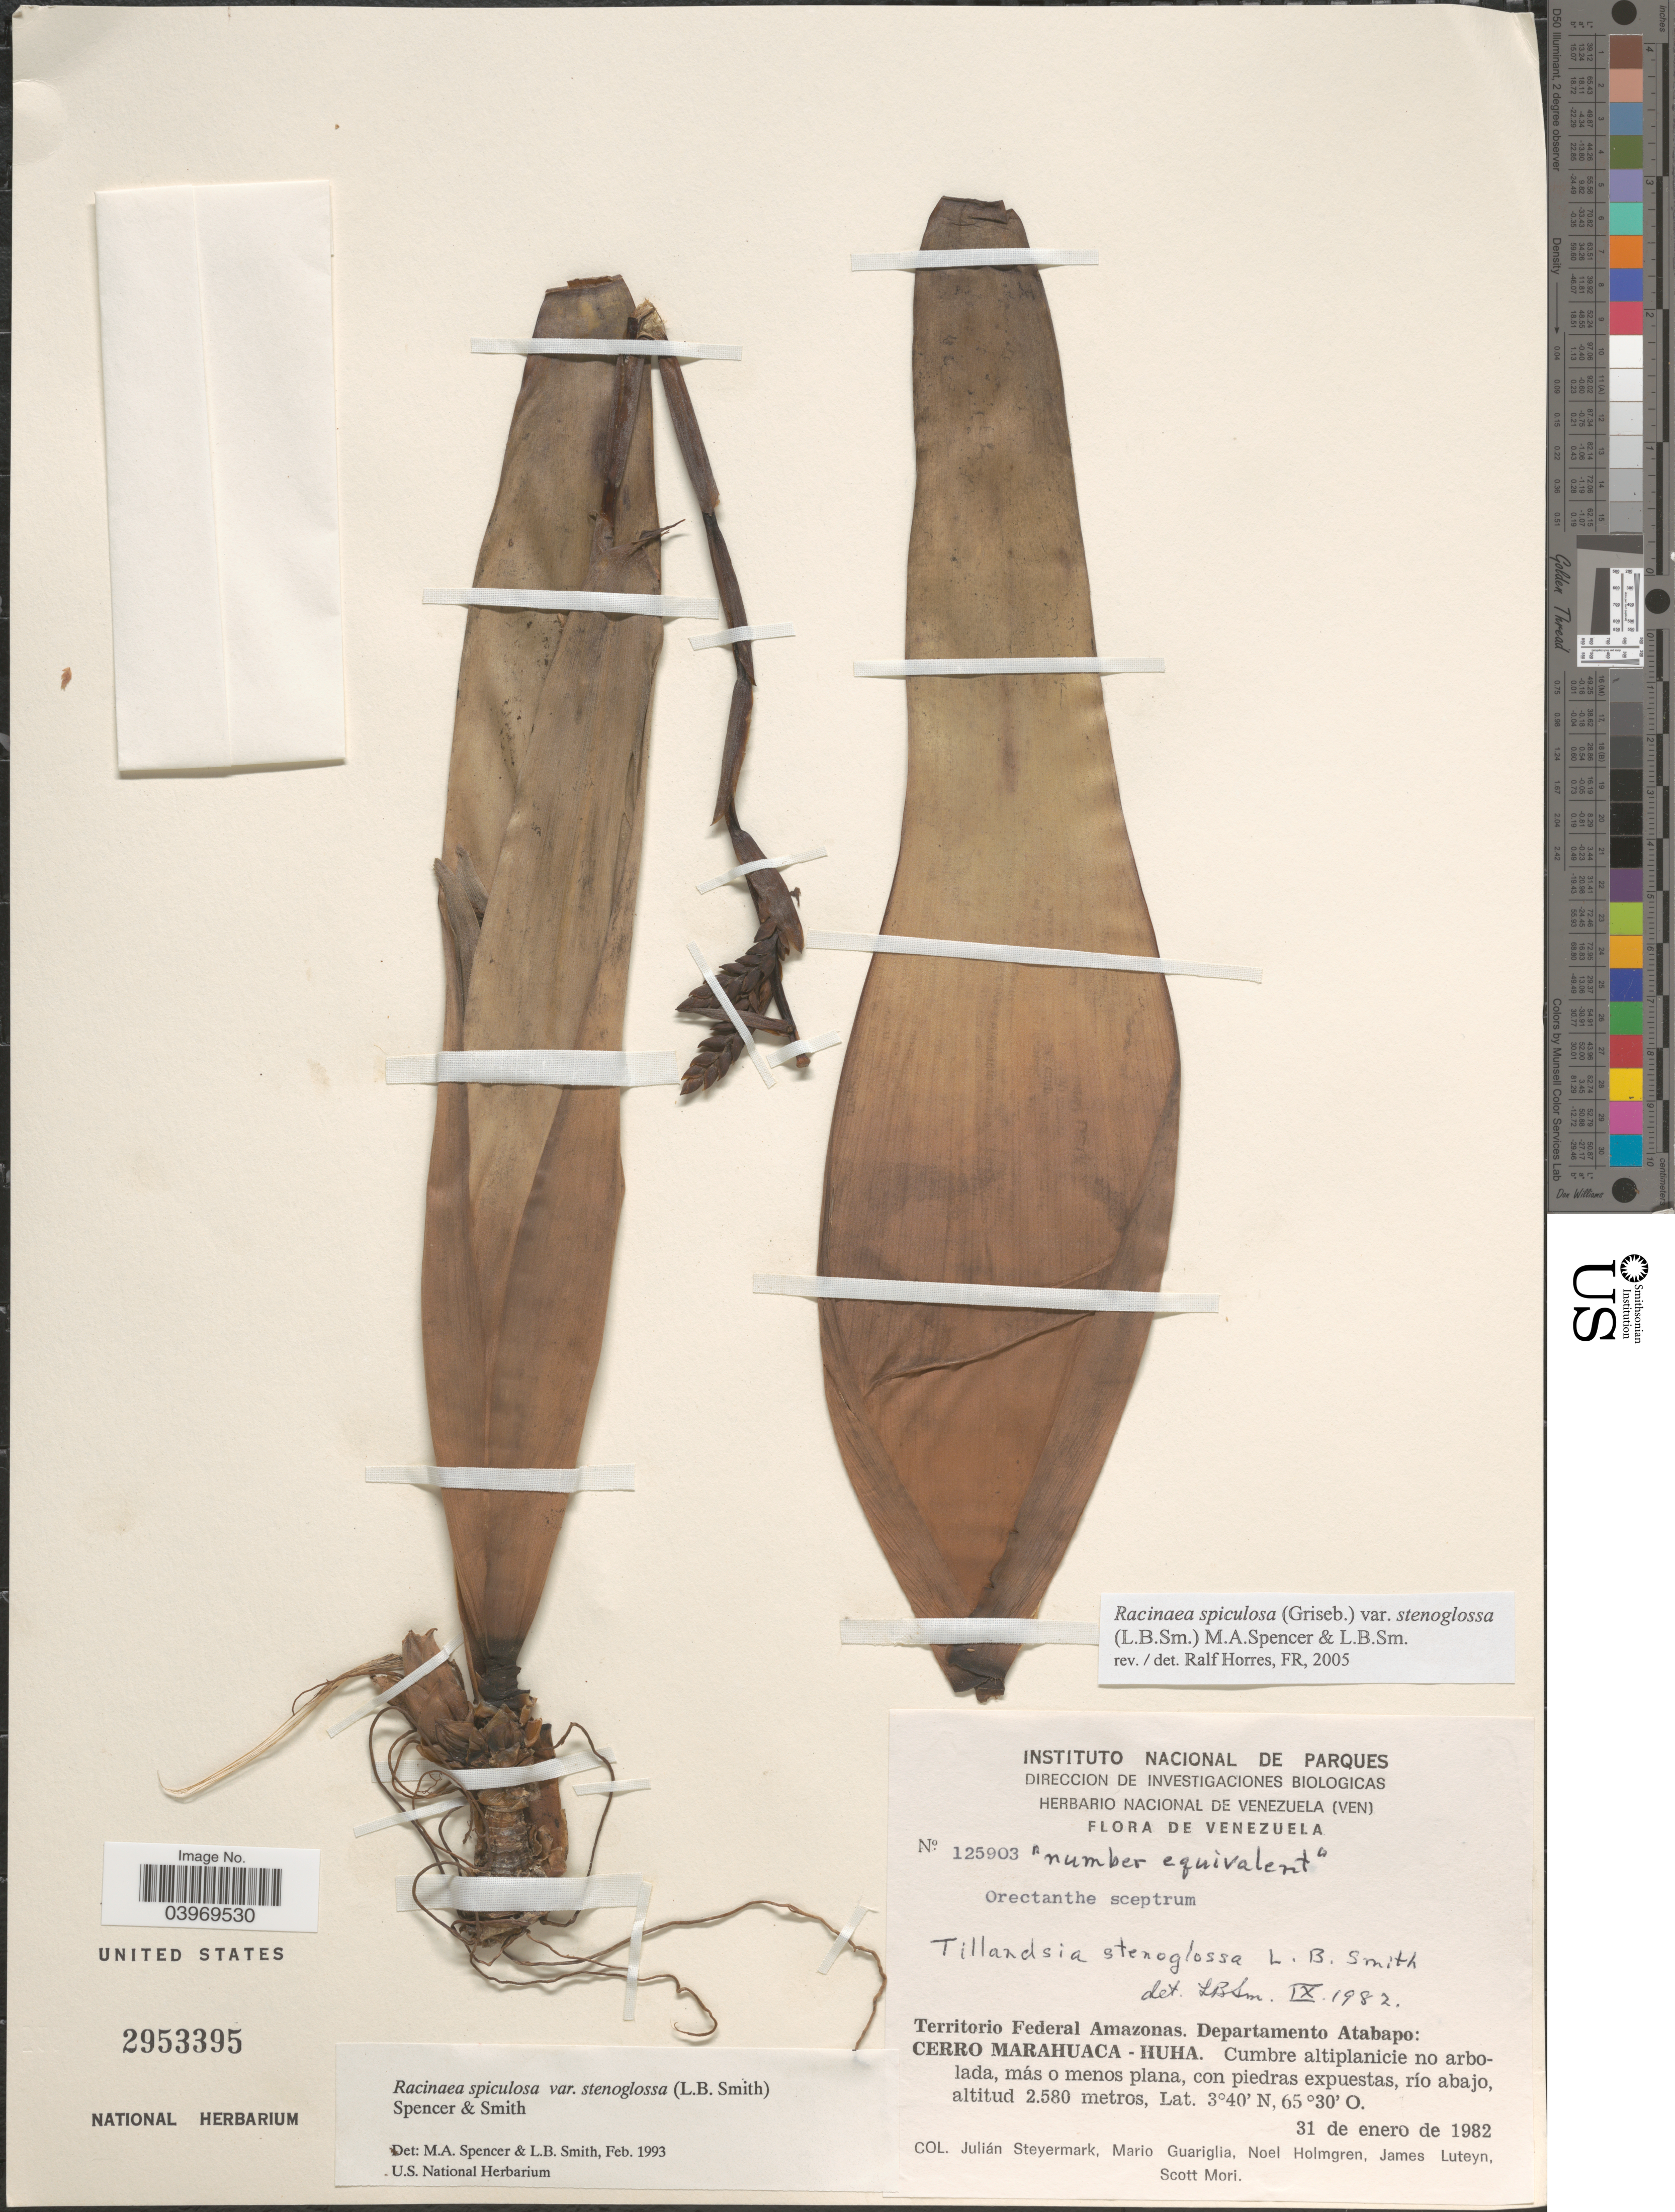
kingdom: Plantae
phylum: Tracheophyta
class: Liliopsida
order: Poales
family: Bromeliaceae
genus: Racinaea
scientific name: Racinaea spiculosa var. stenoglossa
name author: (L.B. Sm.) M.A. Spencer & L.B. Sm.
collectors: J. Steyermark, M. Guariglia, N. H. Holmgren, J. L. Luteyn & S. Mori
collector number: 125903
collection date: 1982-01-31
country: Venezuela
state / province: Amazonas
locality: Territorio Federal Amazonas. Departamento Atabapo: Cerro Marachuaca - Huha.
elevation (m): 2580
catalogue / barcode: US 2953395